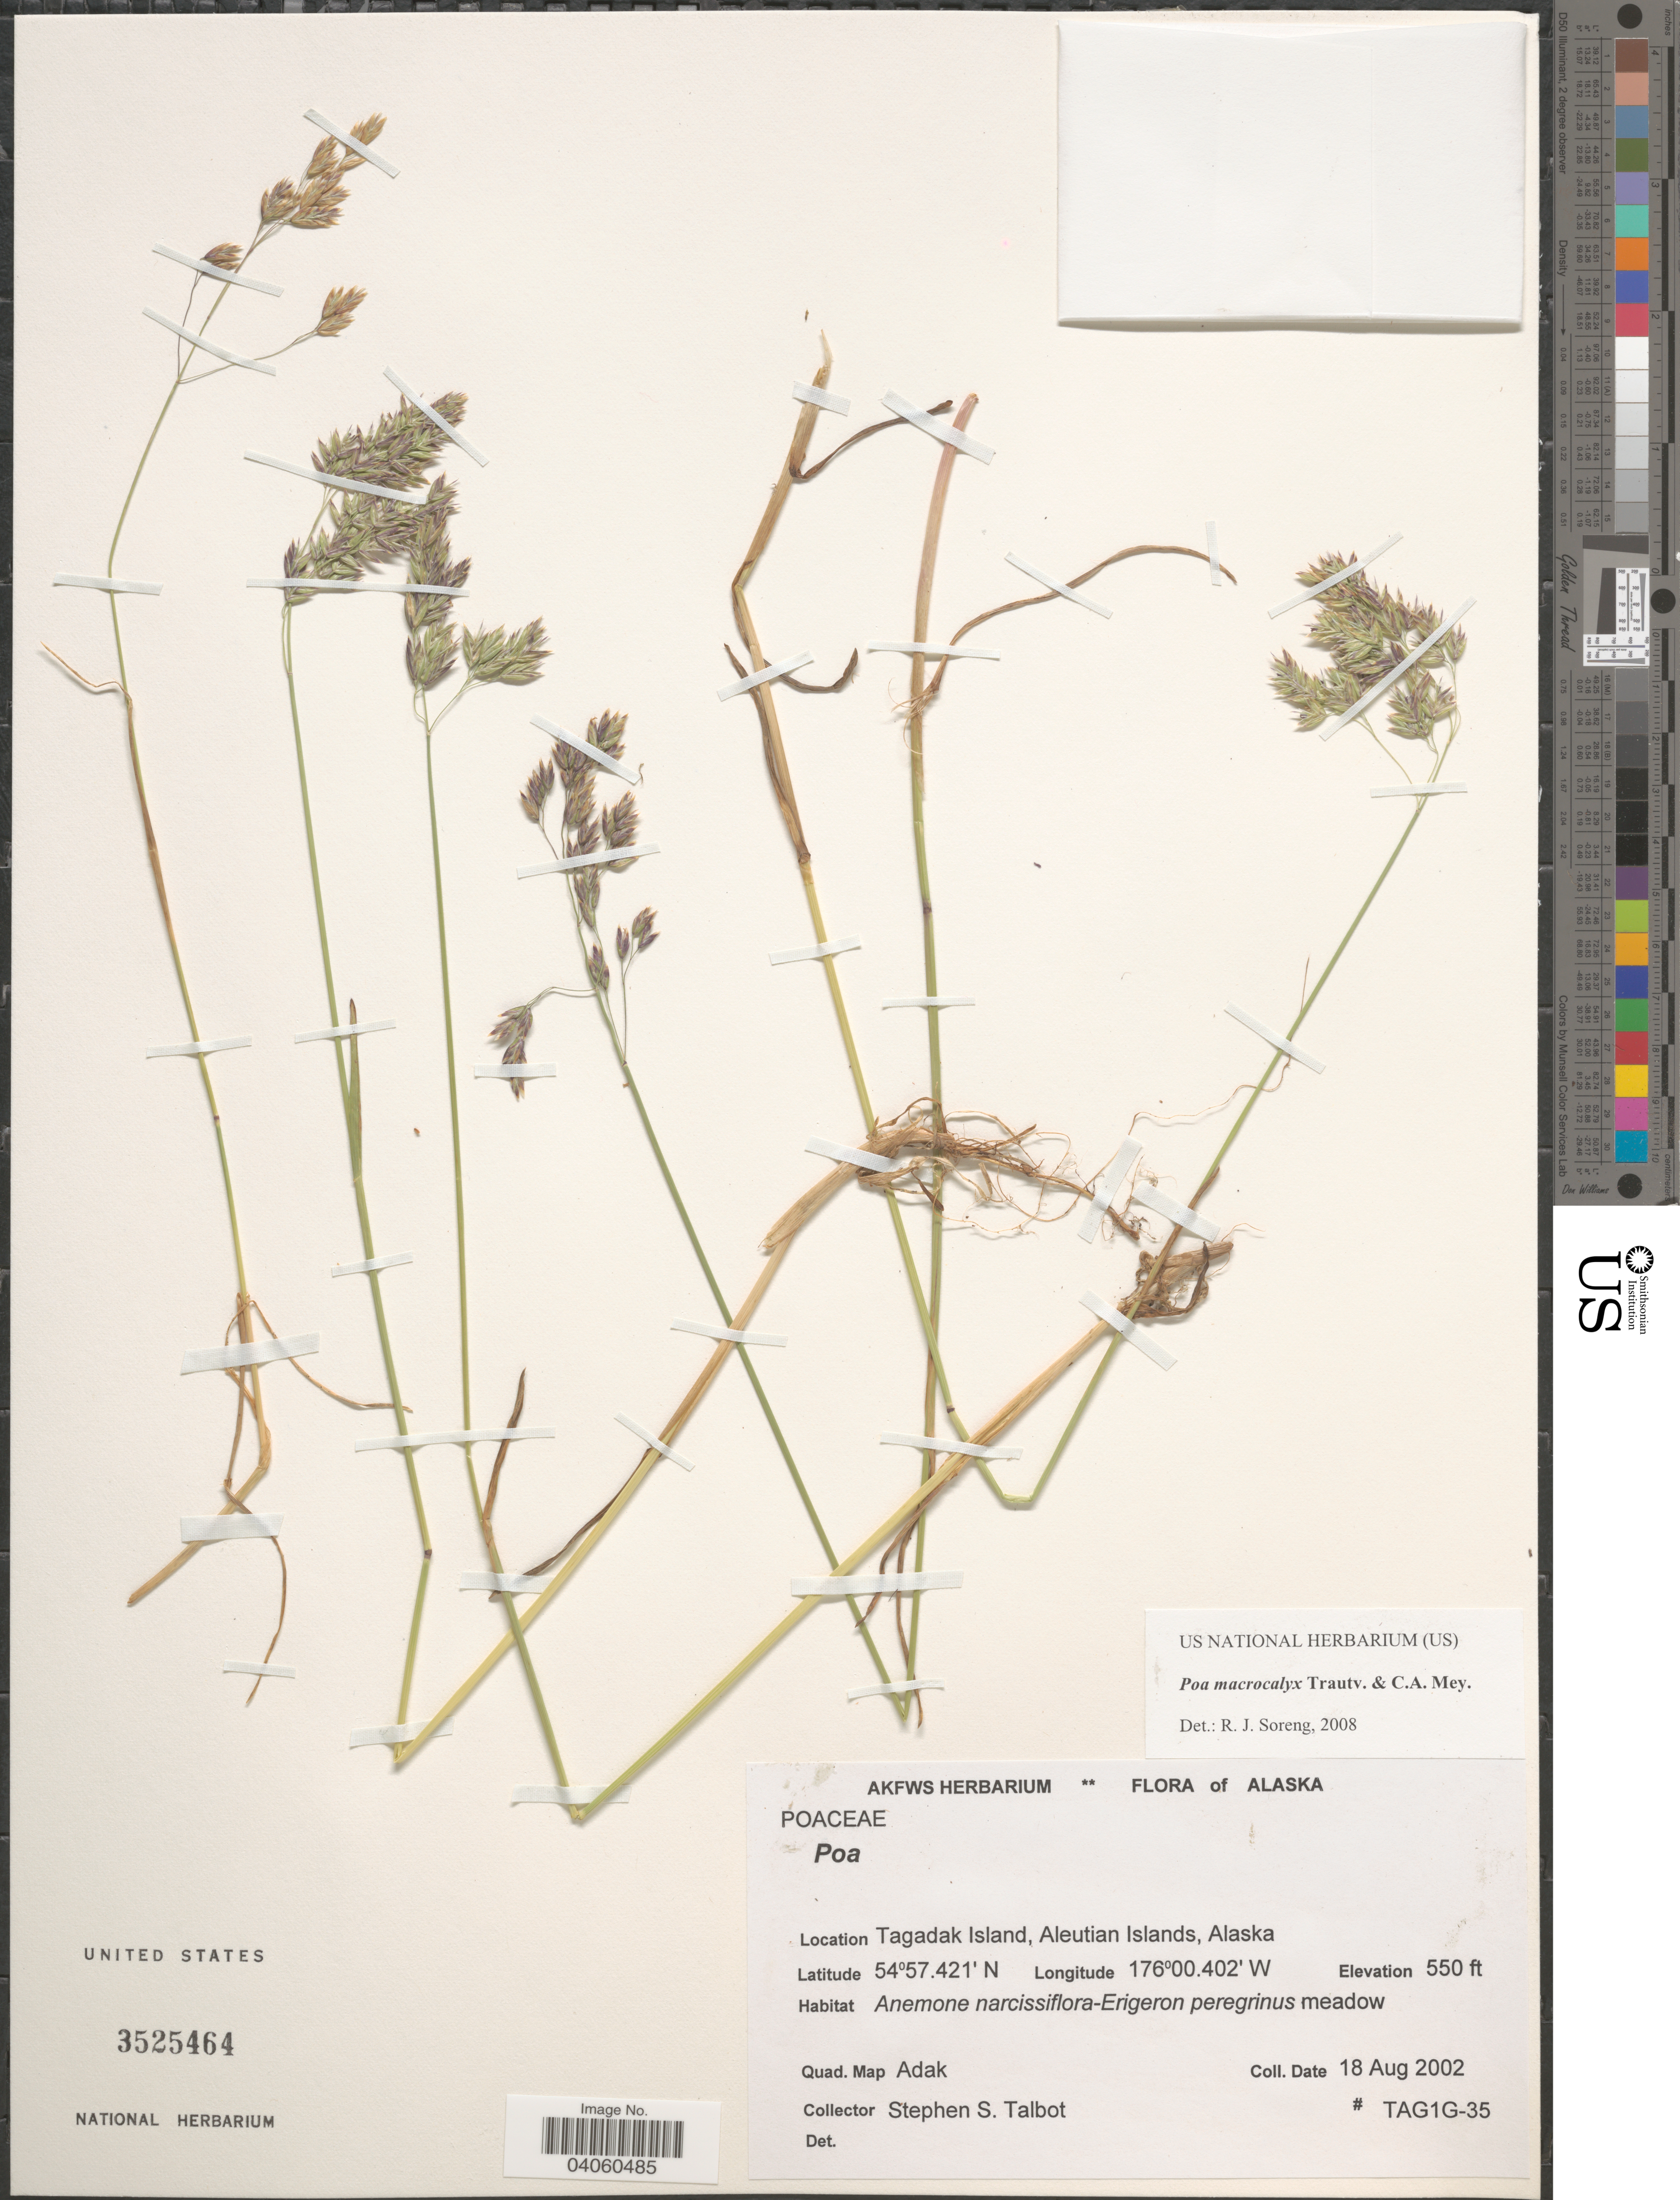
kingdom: Plantae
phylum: Tracheophyta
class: Liliopsida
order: Poales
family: Poaceae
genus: Poa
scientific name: Poa macrocalyx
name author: Trautv. & C.A. Mey.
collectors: S. S. Talbot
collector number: TAG1G-35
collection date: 2002-08-18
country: United States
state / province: Alaska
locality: Tagadak Island, Aleutian Islands. Quad. Map Adak.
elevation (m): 168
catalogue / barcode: US 3525464